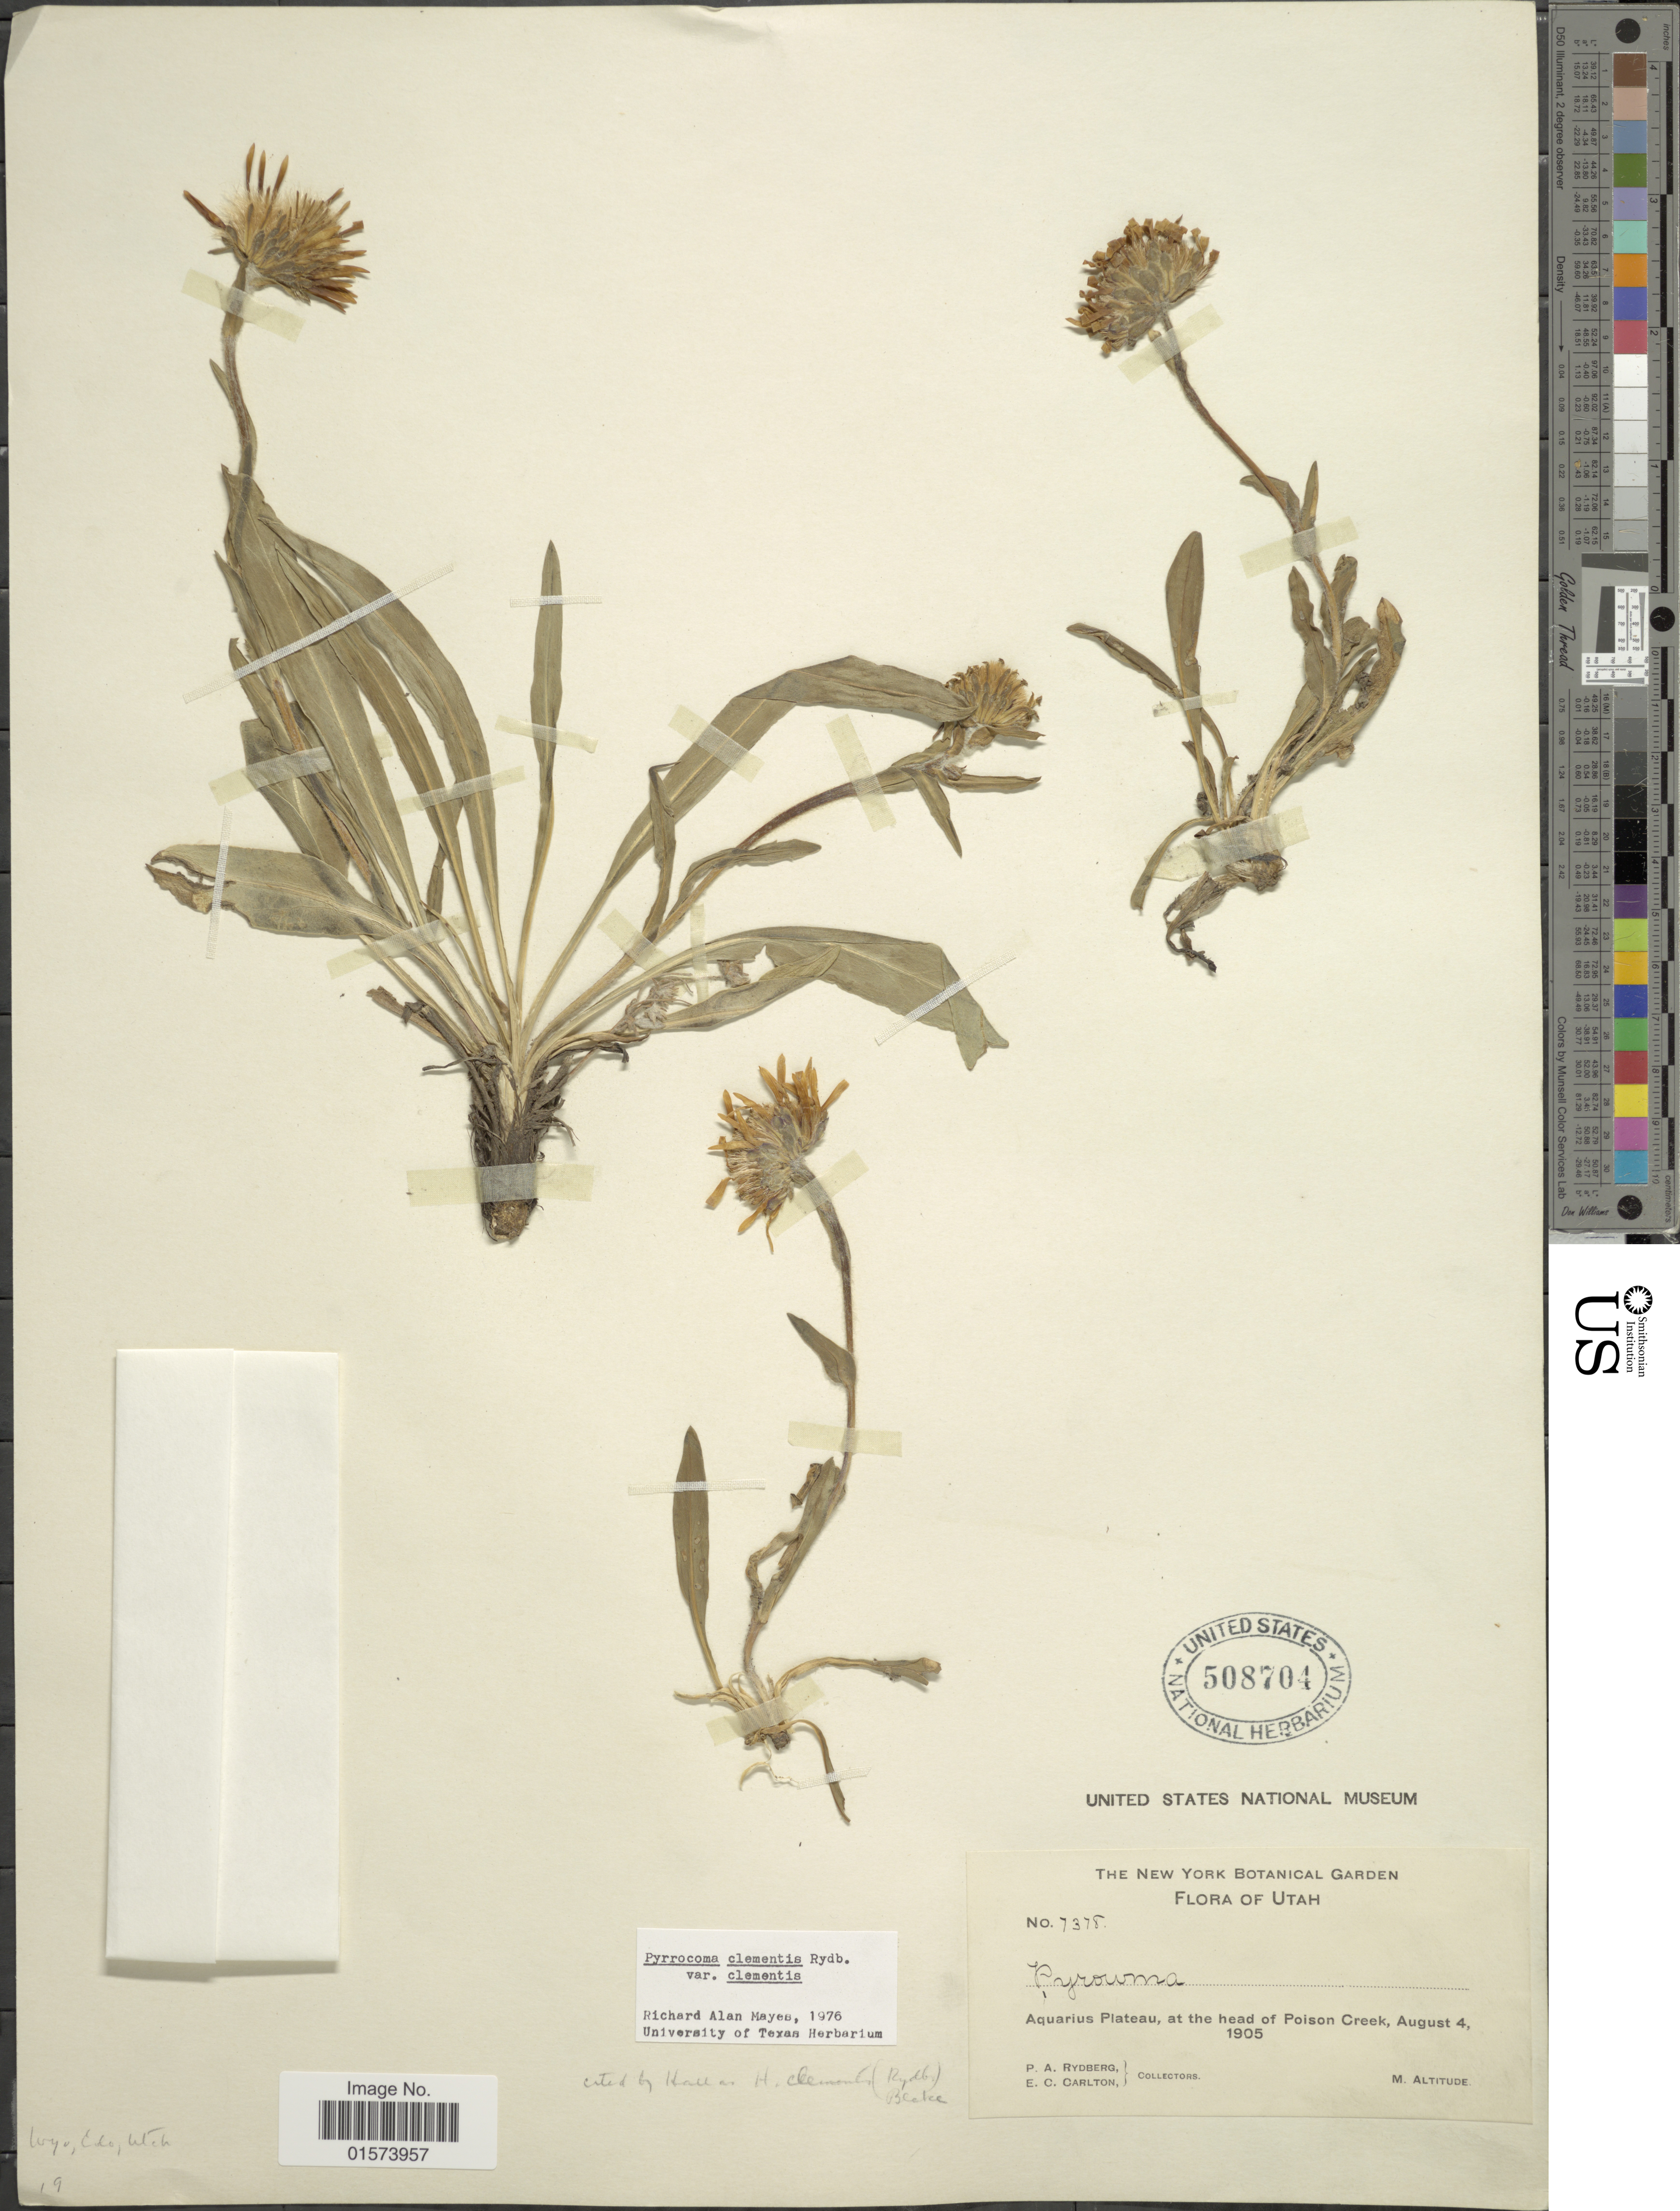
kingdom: Plantae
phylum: Tracheophyta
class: Magnoliopsida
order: Asterales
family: Asteraceae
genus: Pyrrocoma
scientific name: Pyrrocoma clementis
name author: Rydb.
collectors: P. A. Rydberg & E. Carlton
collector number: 7378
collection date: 1905-08-04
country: United States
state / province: Utah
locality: Aquarius Plateau, at the head of Poison Creek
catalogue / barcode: US 508704